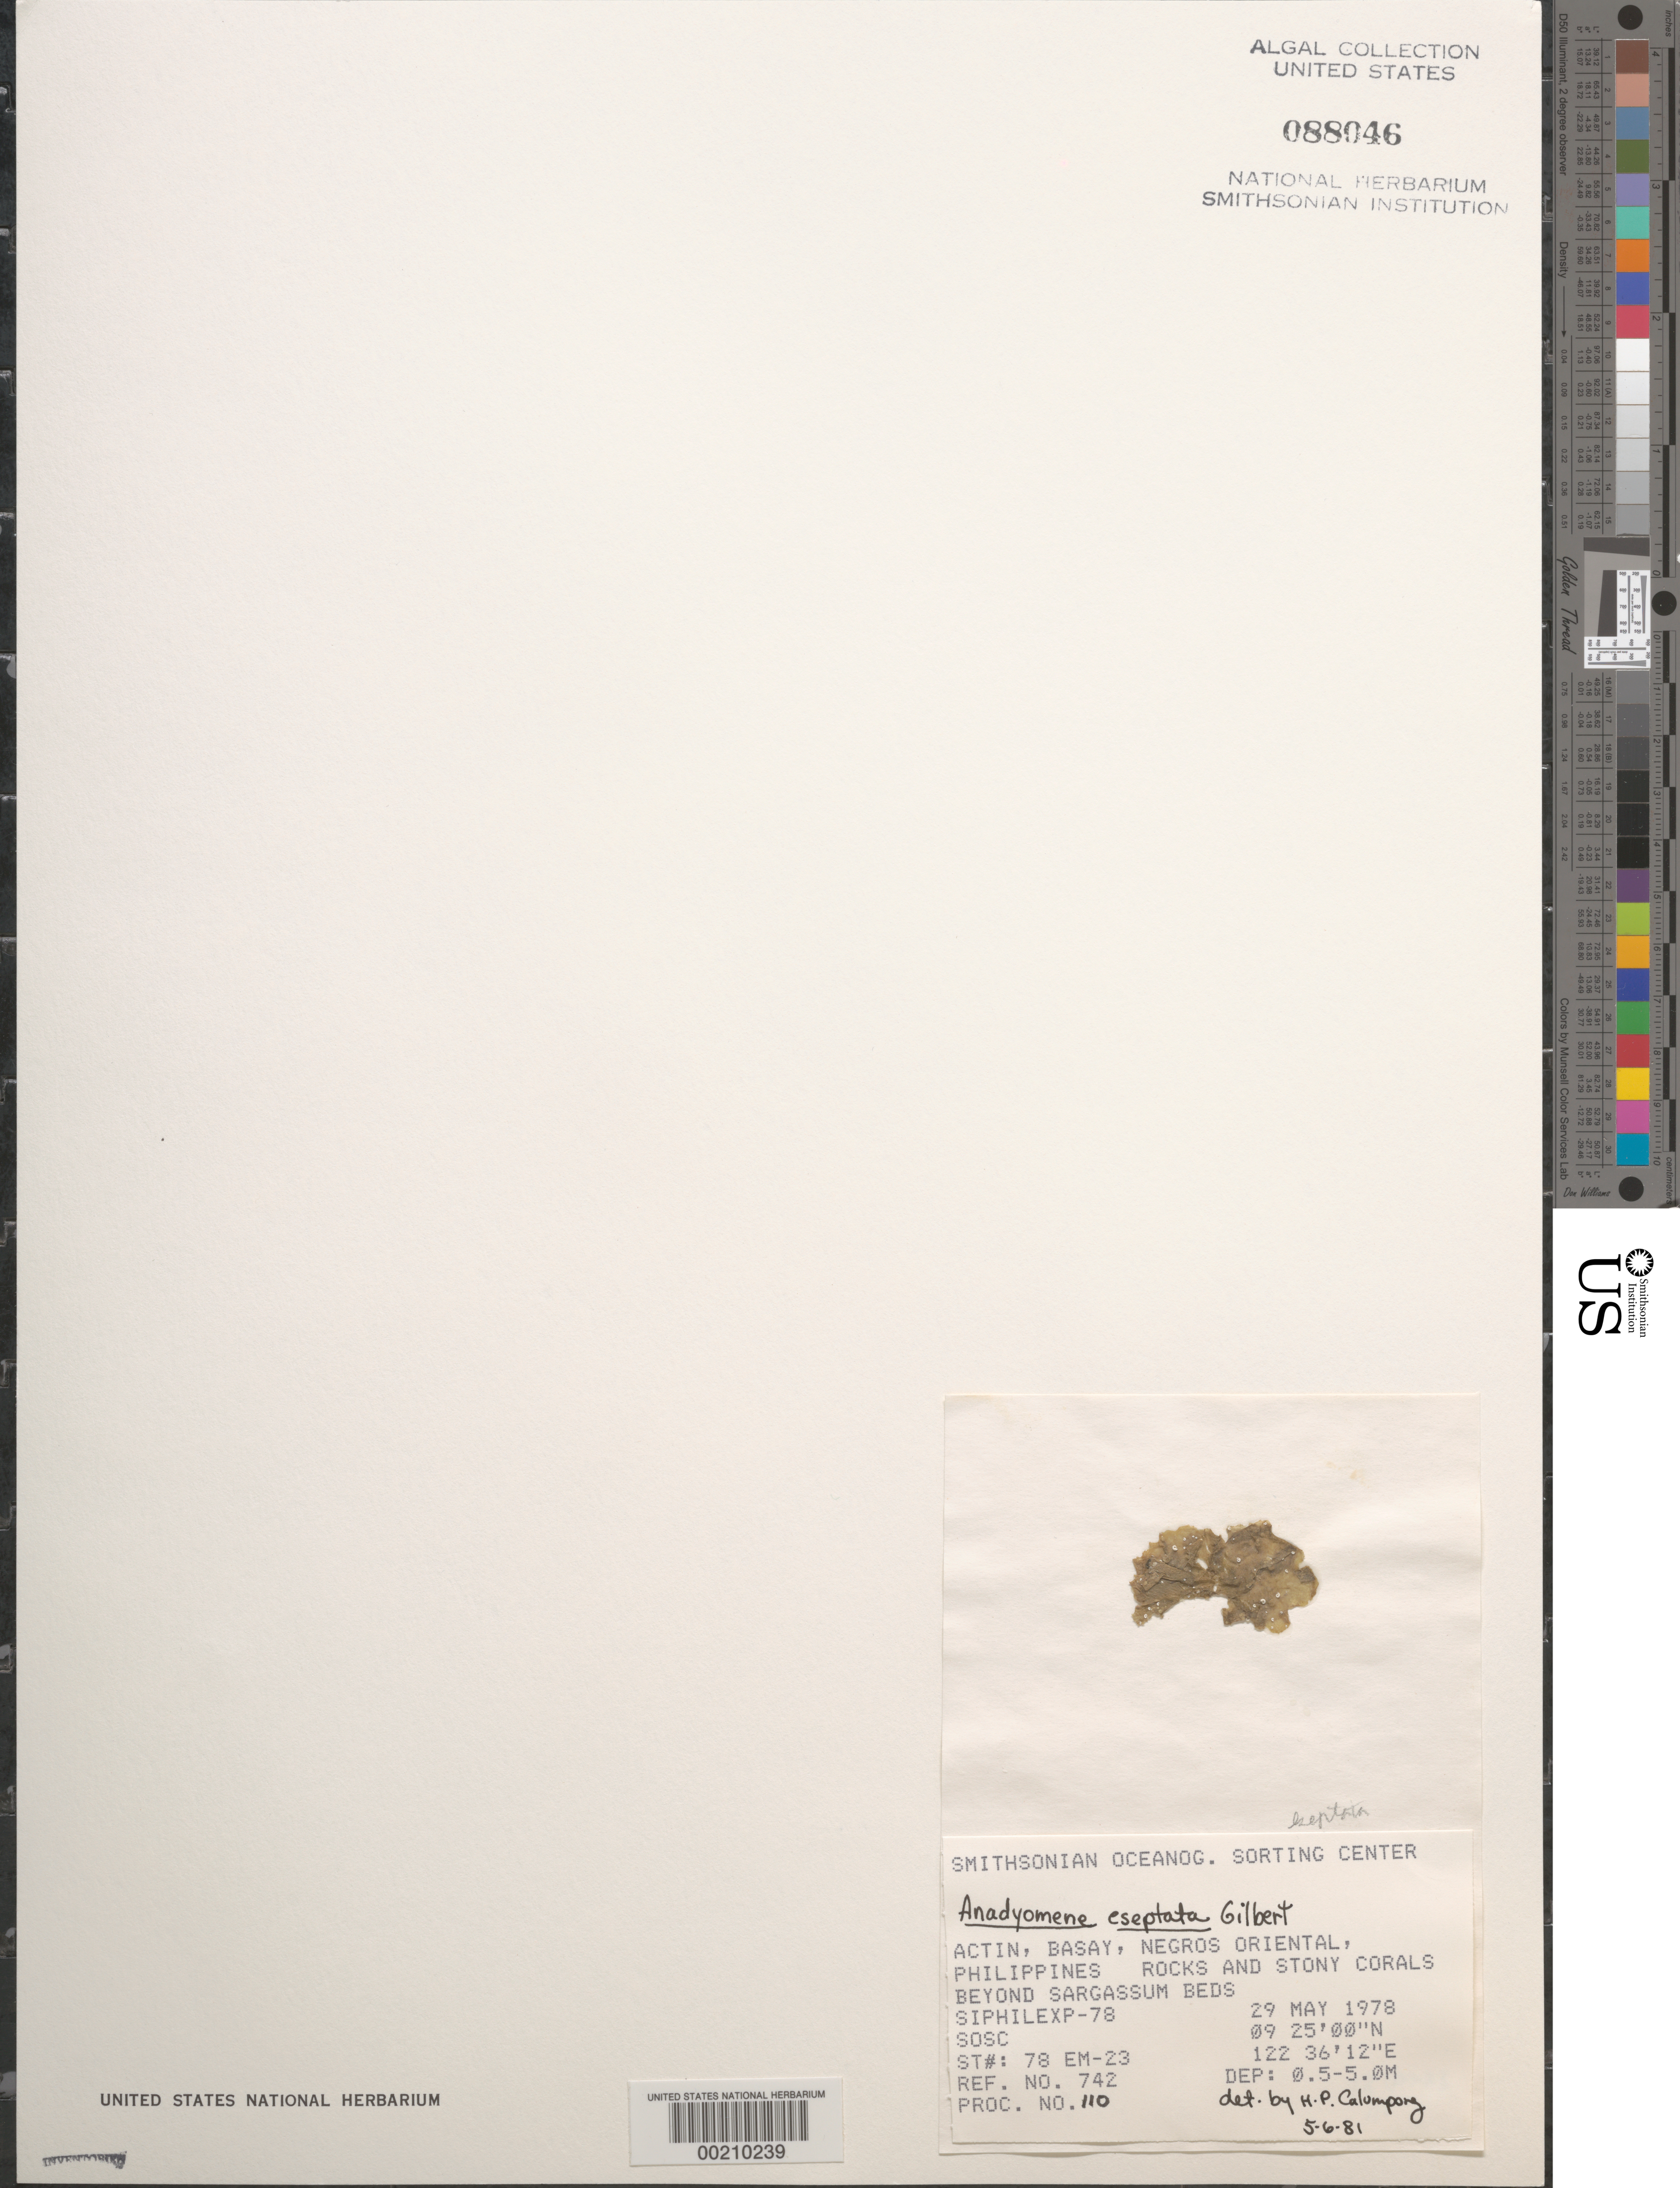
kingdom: Plantae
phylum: Chlorophyta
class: Ulvophyceae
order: Cladophorales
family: Anadyomenaceae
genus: Anadyomene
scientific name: Anadyomene eseptata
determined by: Calumpong, H. P.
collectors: SOSC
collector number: Station 78 Em-23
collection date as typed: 29 May 1978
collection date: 1978-05-29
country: Philippines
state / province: Central Visayas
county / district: Negros Oriental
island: Negros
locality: Actin, Basay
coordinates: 09 25'00"N, 122 36'12"E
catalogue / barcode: US 88046